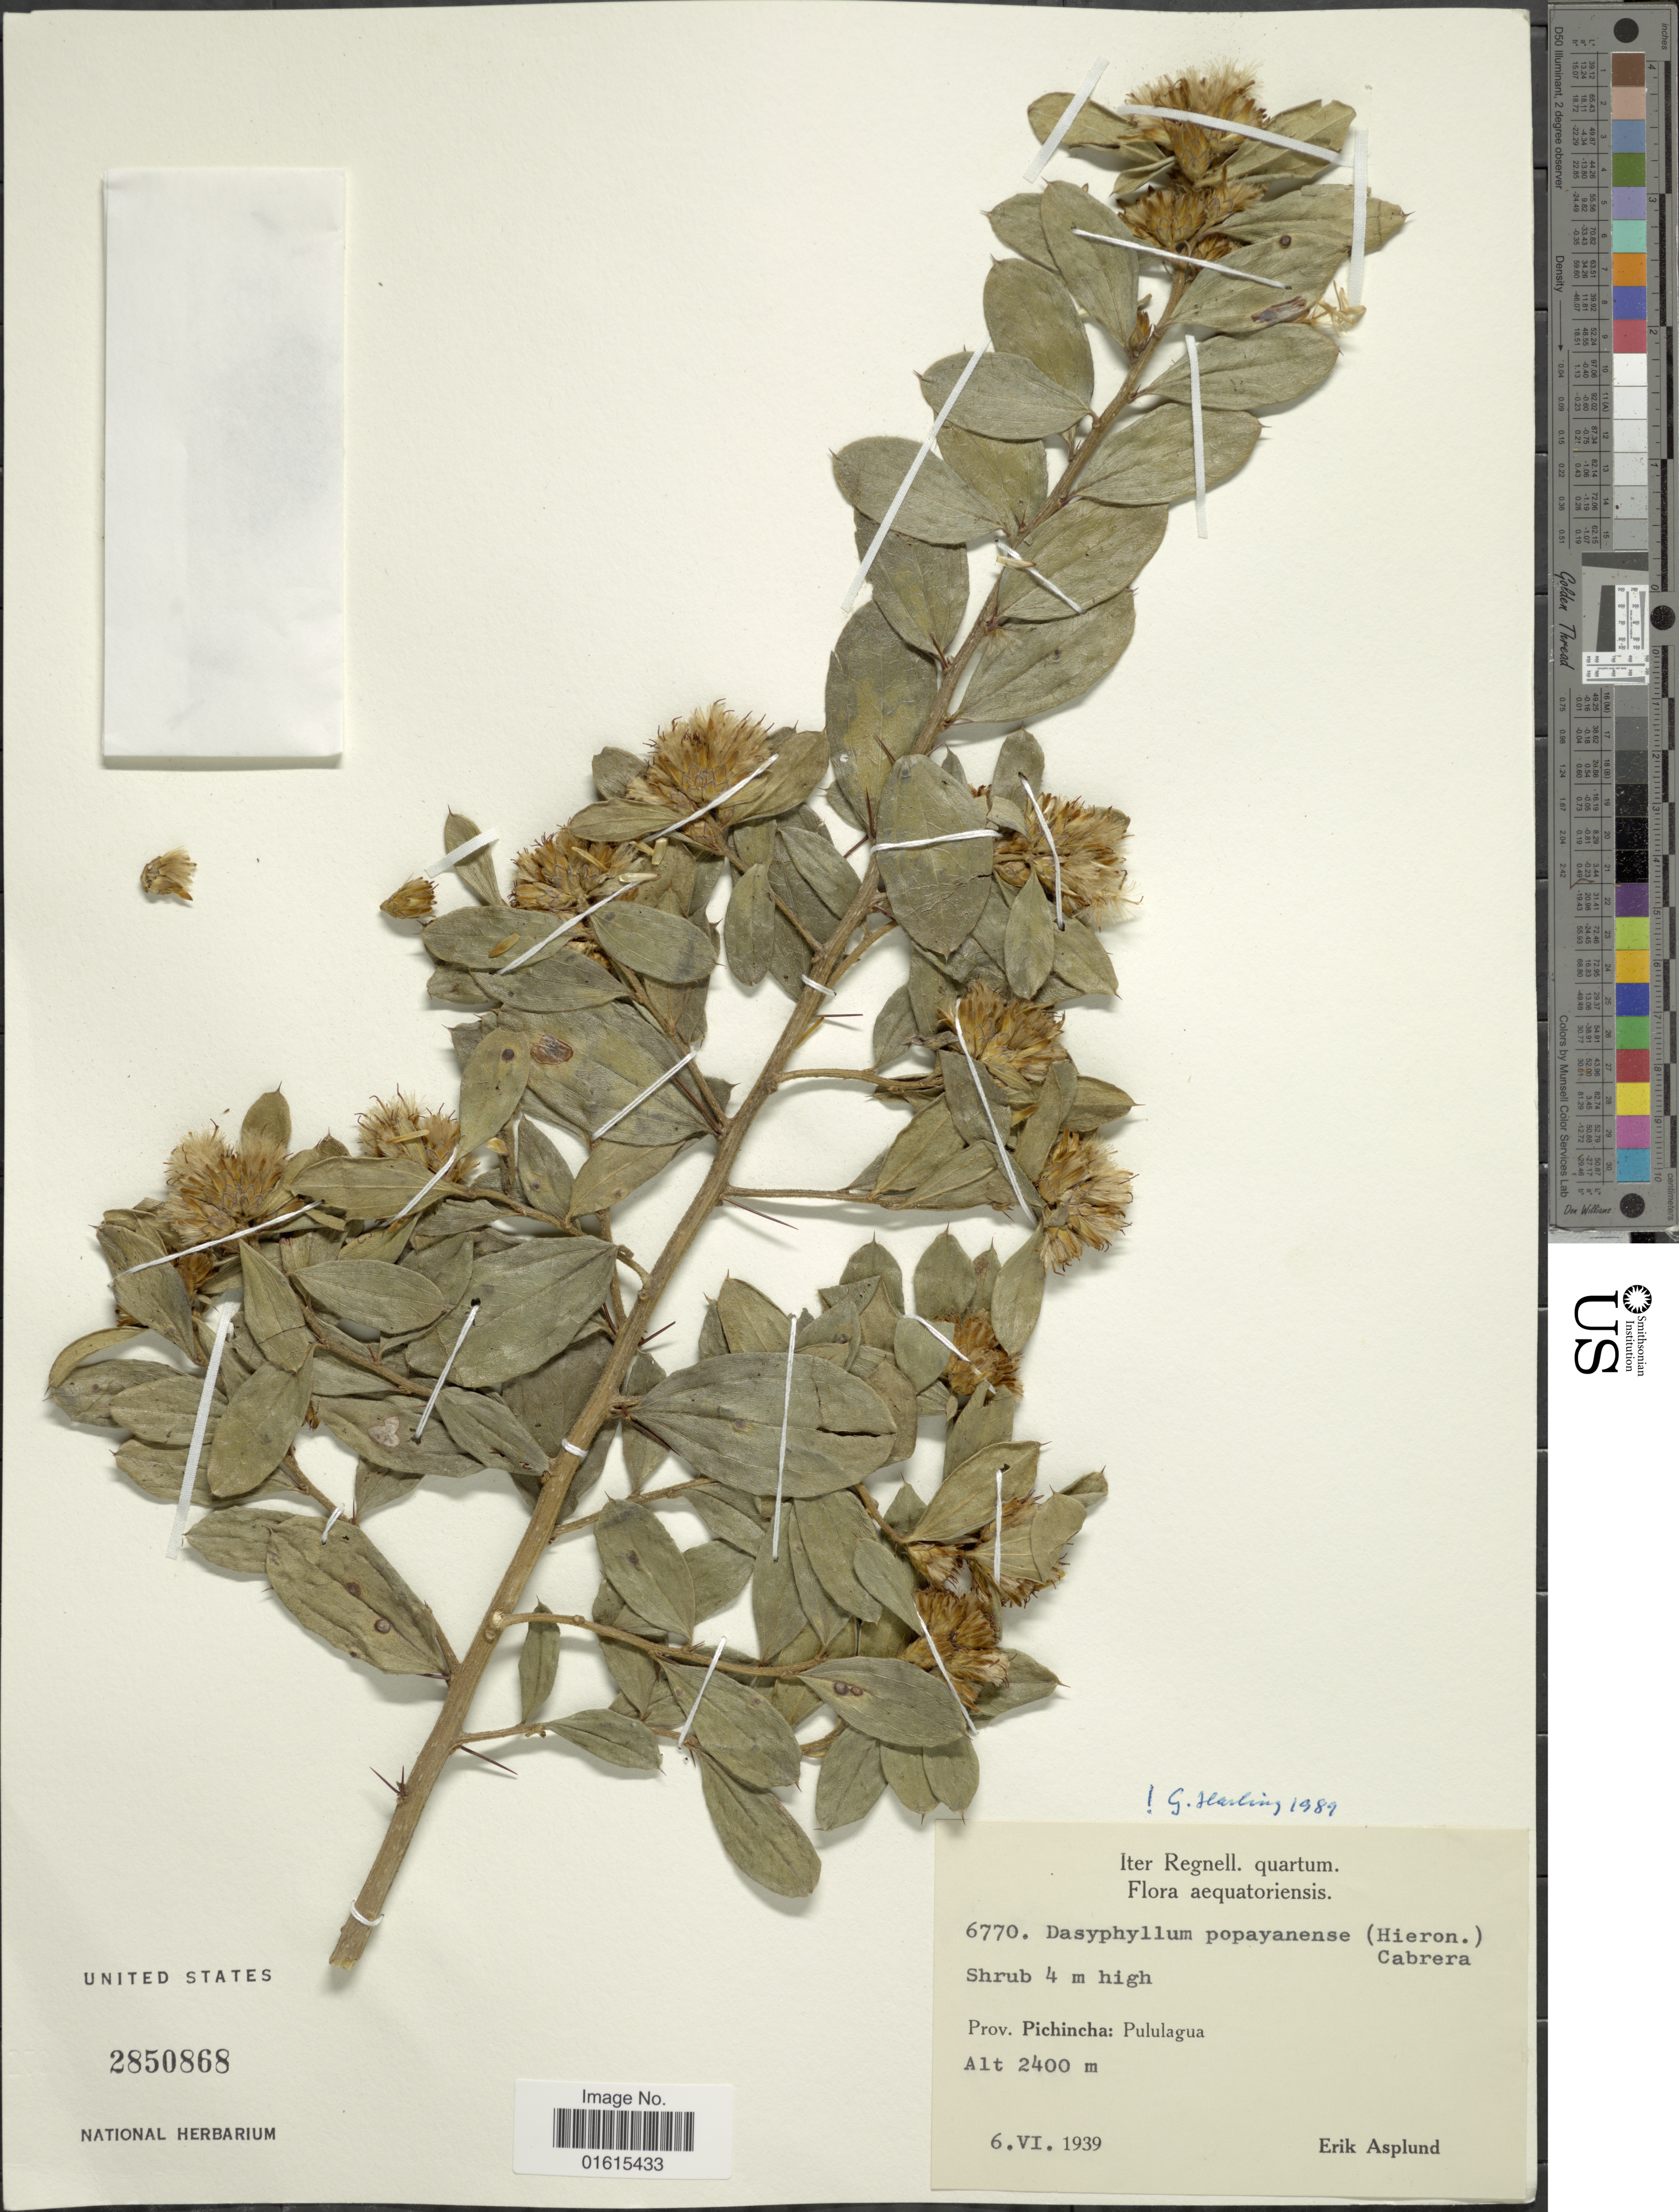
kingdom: Plantae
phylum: Tracheophyta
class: Magnoliopsida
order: Asterales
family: Asteraceae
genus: Dasyphyllum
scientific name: Dasyphyllum popayanense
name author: (Hieron.) Cabrera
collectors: E. Asplund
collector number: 6770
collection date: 1939-06-06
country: Ecuador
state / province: Pichincha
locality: Aequatoriensis, Prov. Pichincha, Pululagua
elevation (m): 2400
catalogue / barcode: US 2850868